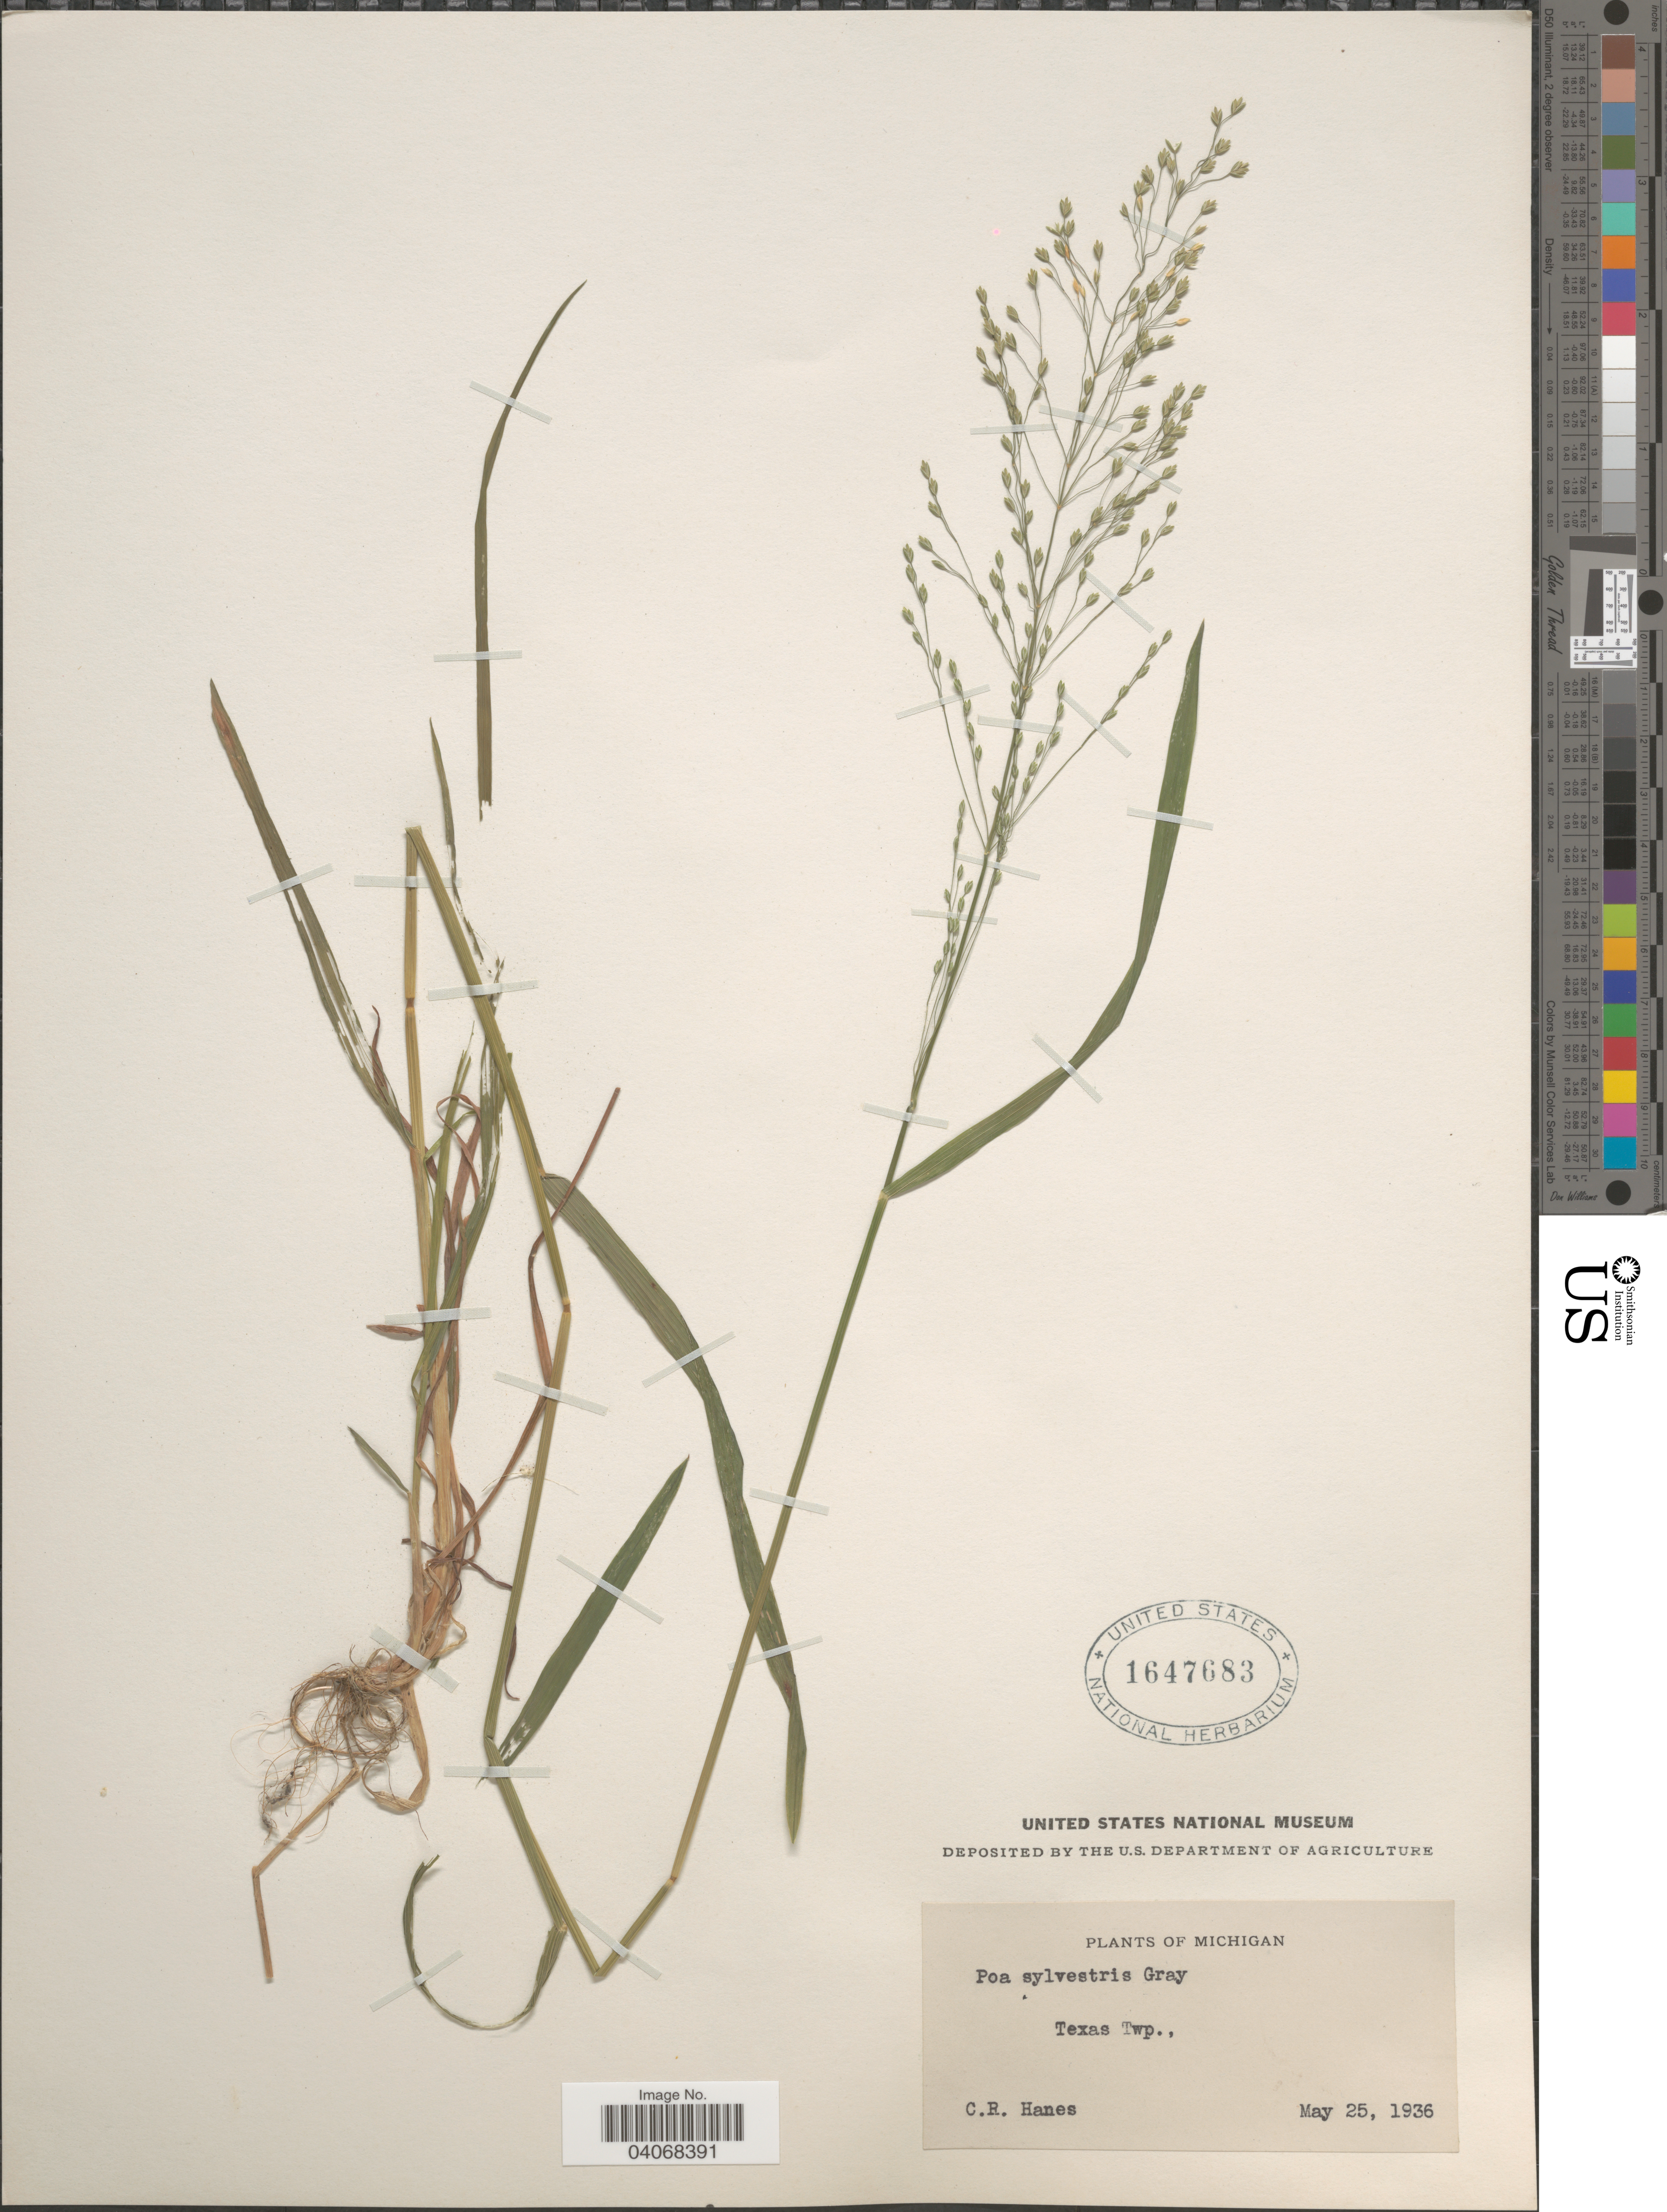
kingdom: Plantae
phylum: Tracheophyta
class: Liliopsida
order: Poales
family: Poaceae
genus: Poa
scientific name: Poa sylvestris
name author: A. Gray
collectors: C. Hanes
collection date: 1936-05-25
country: United States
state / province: Michigan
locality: Texas Twp.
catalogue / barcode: US 1647683